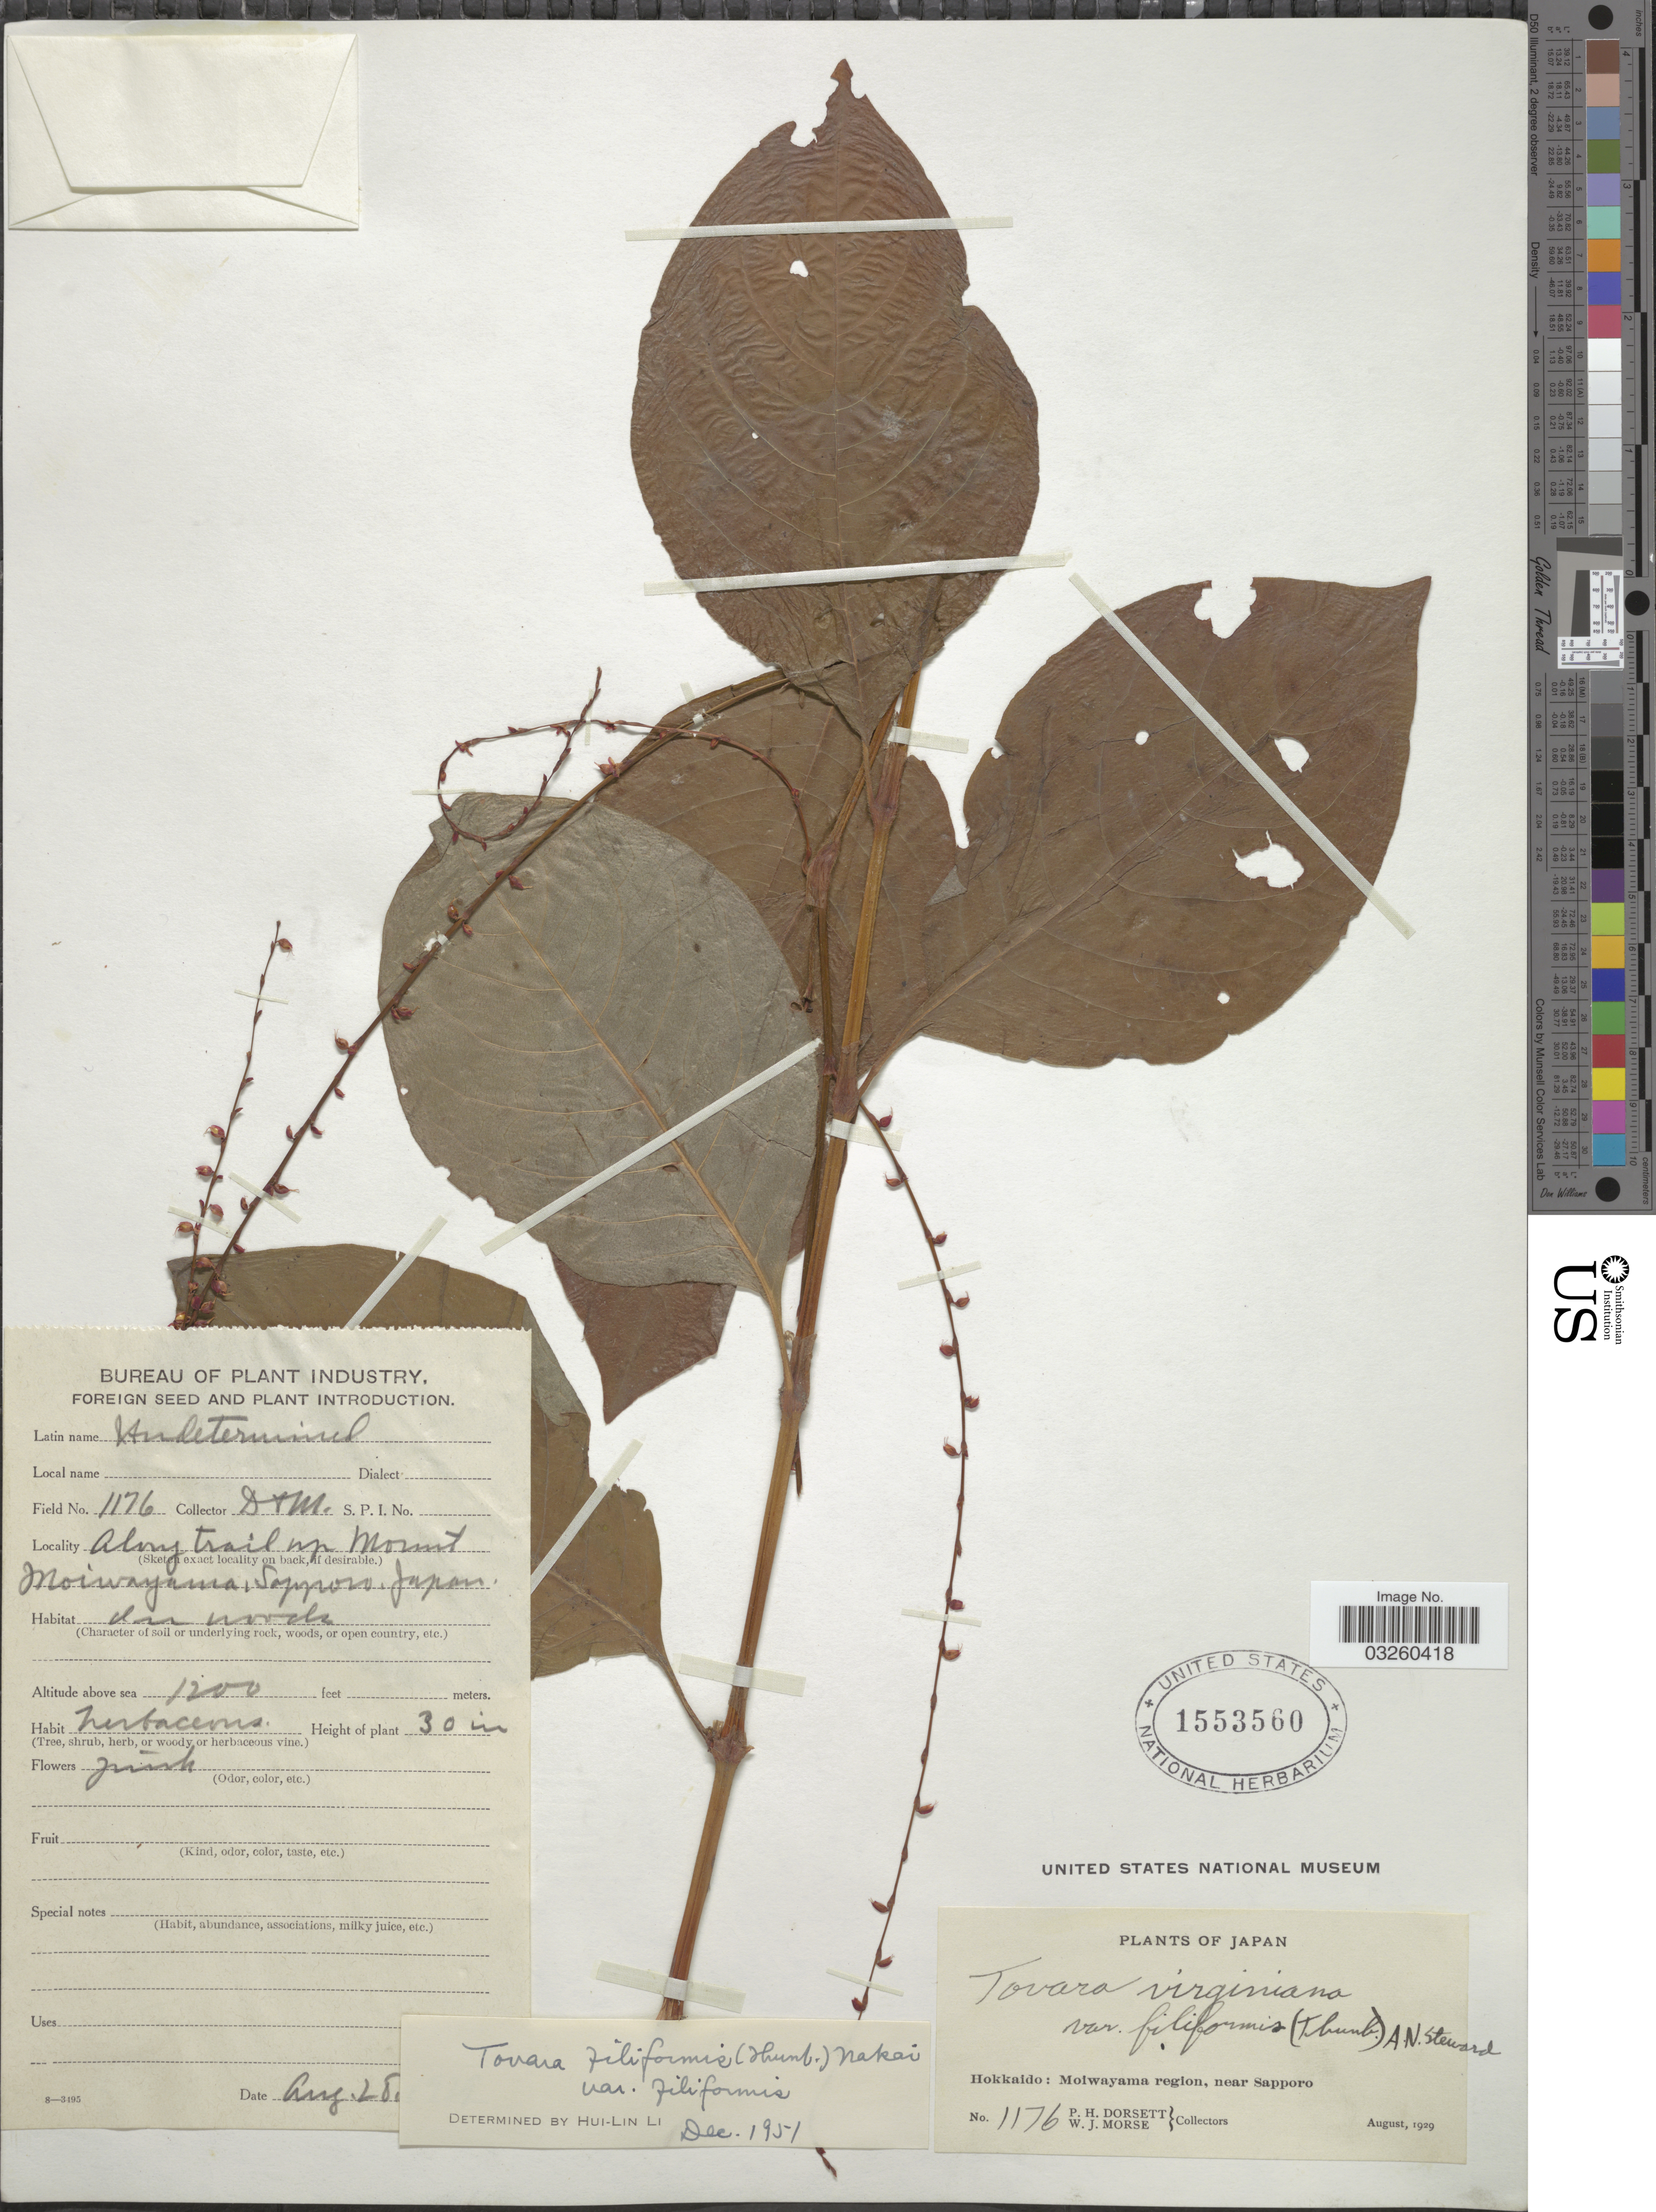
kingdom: Plantae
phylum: Tracheophyta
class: Magnoliopsida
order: Caryophyllales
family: Polygonaceae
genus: Persicaria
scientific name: Persicaria filiformis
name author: (Thunb.) Nakai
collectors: P. H. Dorsett & W. J. Morse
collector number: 1176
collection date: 1929-08-28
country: Japan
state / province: Hokkaidō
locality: Hokkaido: Moiwayama region, near Sapporo.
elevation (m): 366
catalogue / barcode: US 1553560